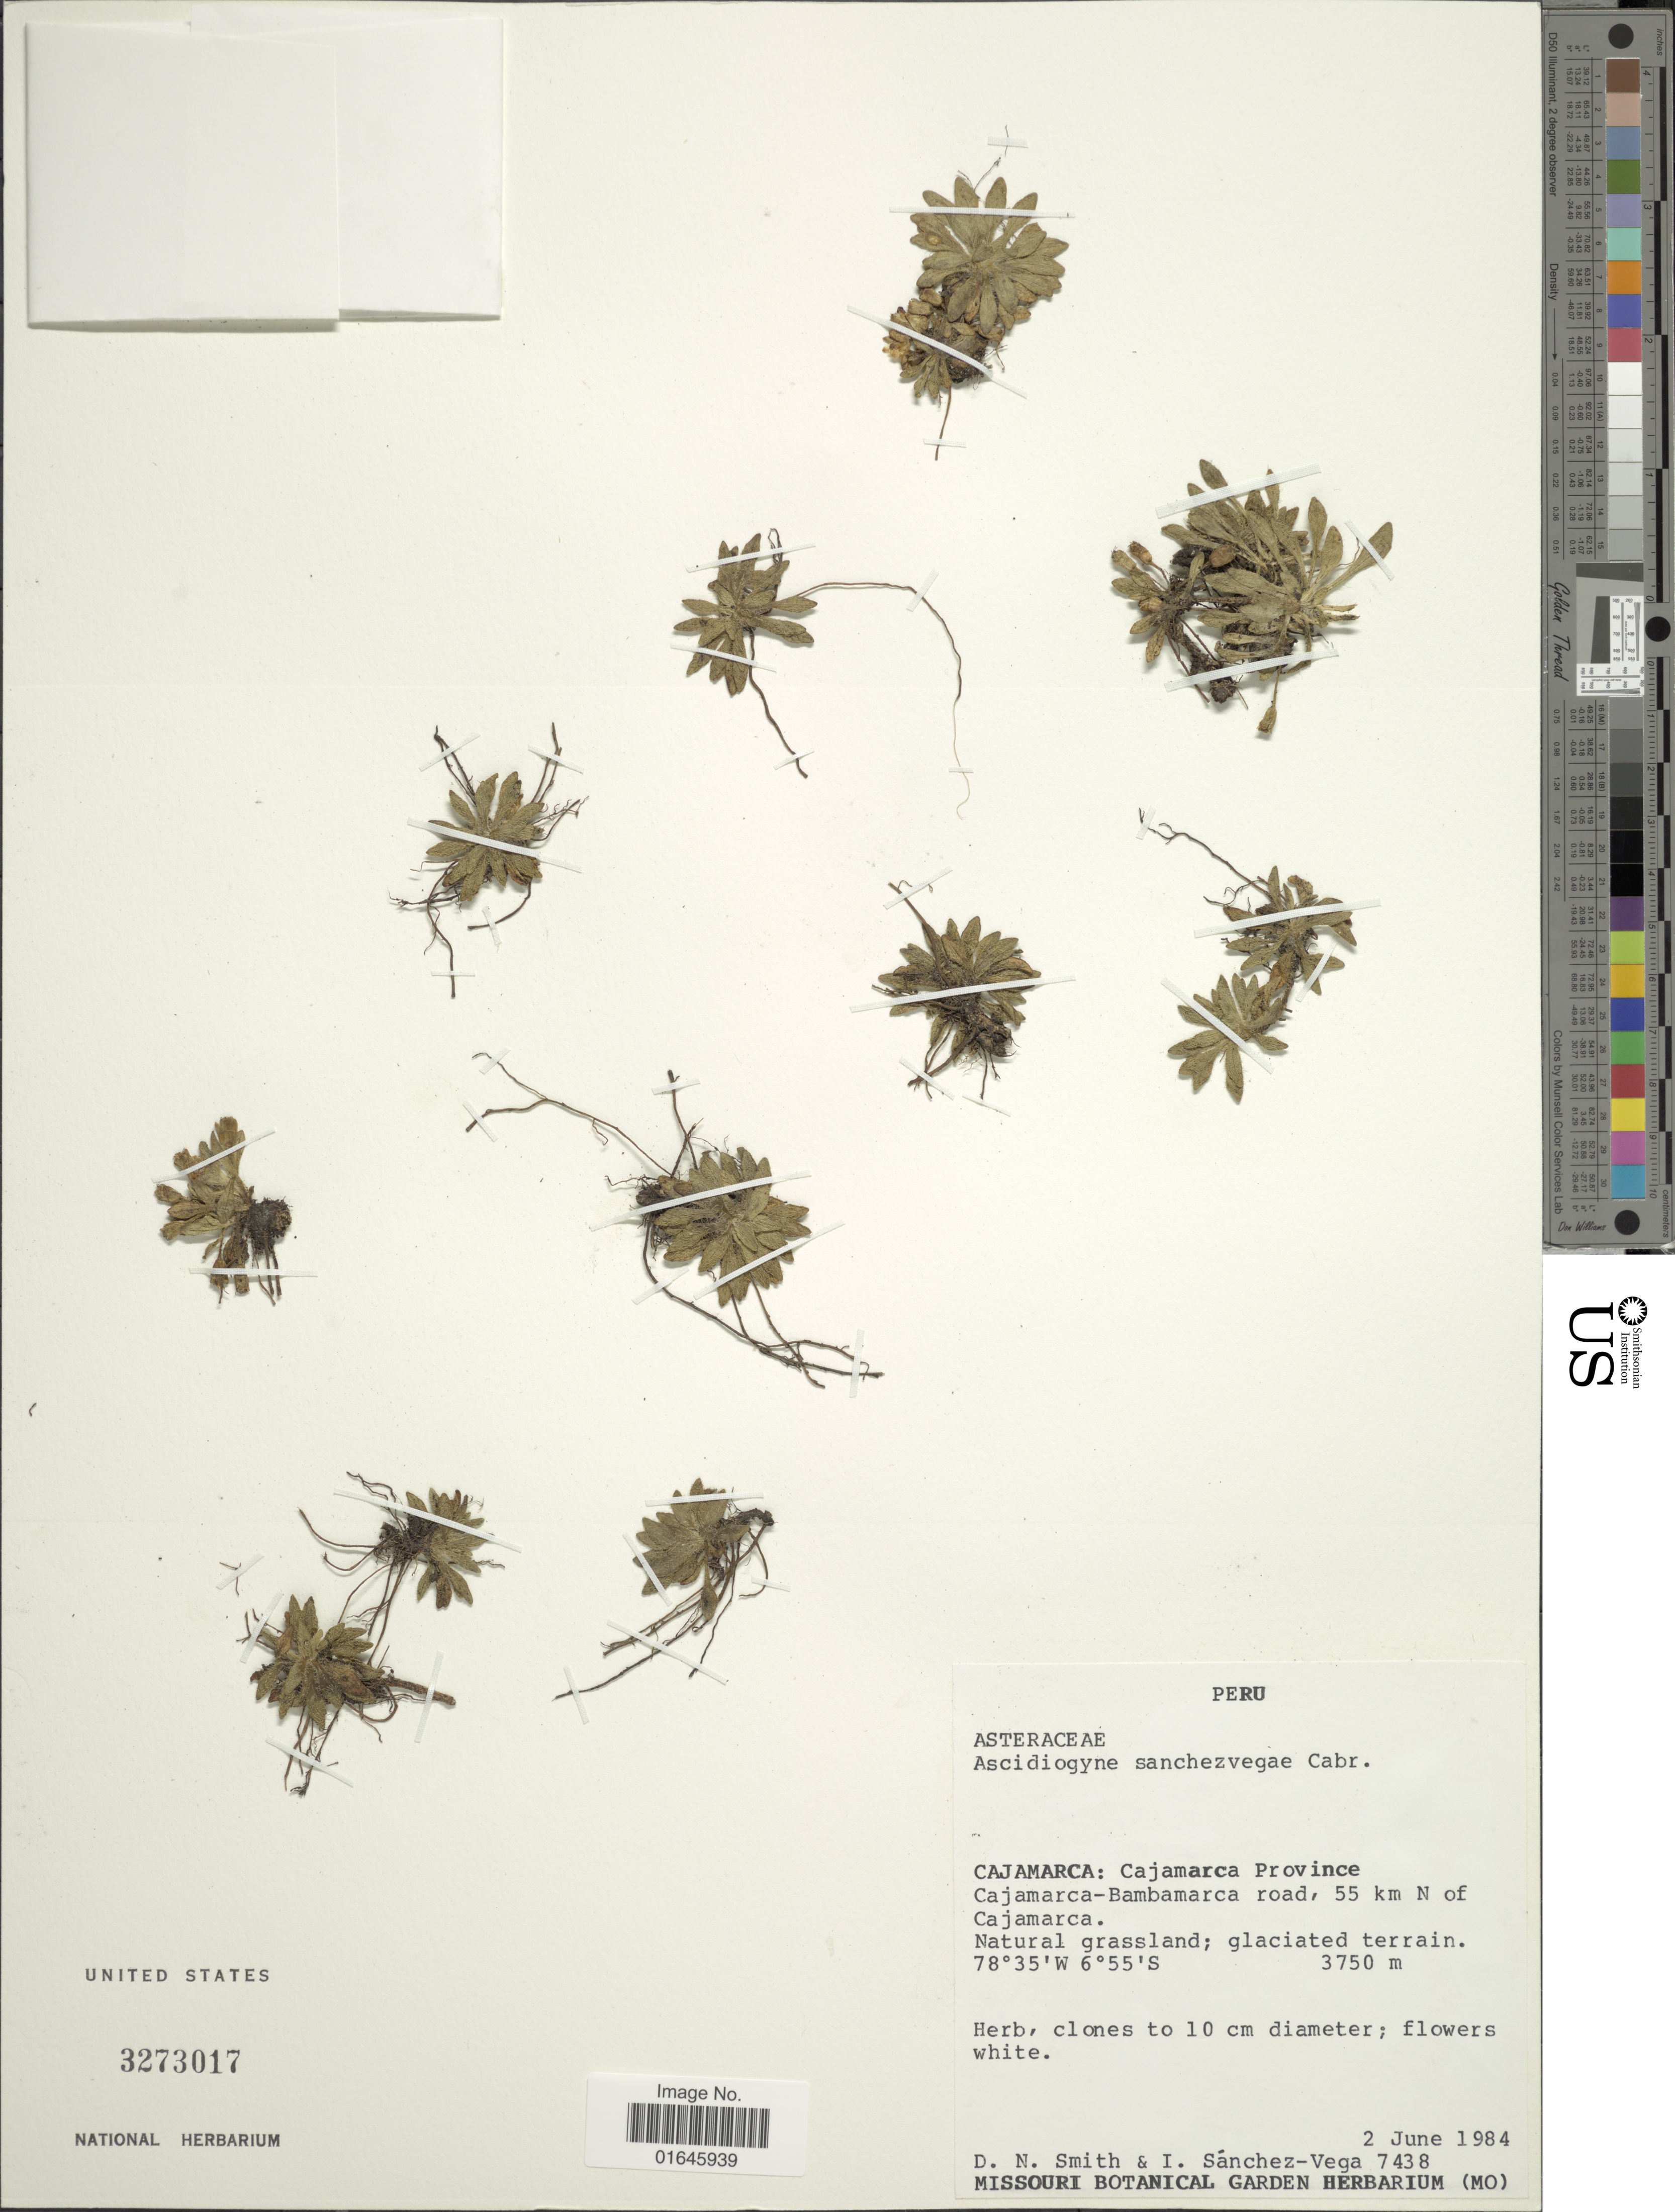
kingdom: Plantae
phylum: Tracheophyta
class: Magnoliopsida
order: Asterales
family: Asteraceae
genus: Ascidiogyne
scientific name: Ascidiogyne sanchezvegae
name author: Cabrera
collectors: D. Smith & I. Sánchez-Vega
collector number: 7438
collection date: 1984-06-02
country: Peru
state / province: Cajamarca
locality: Cajamarca-Bambamarca road, 55 km N of Cajamarca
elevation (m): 3750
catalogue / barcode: US 3273017